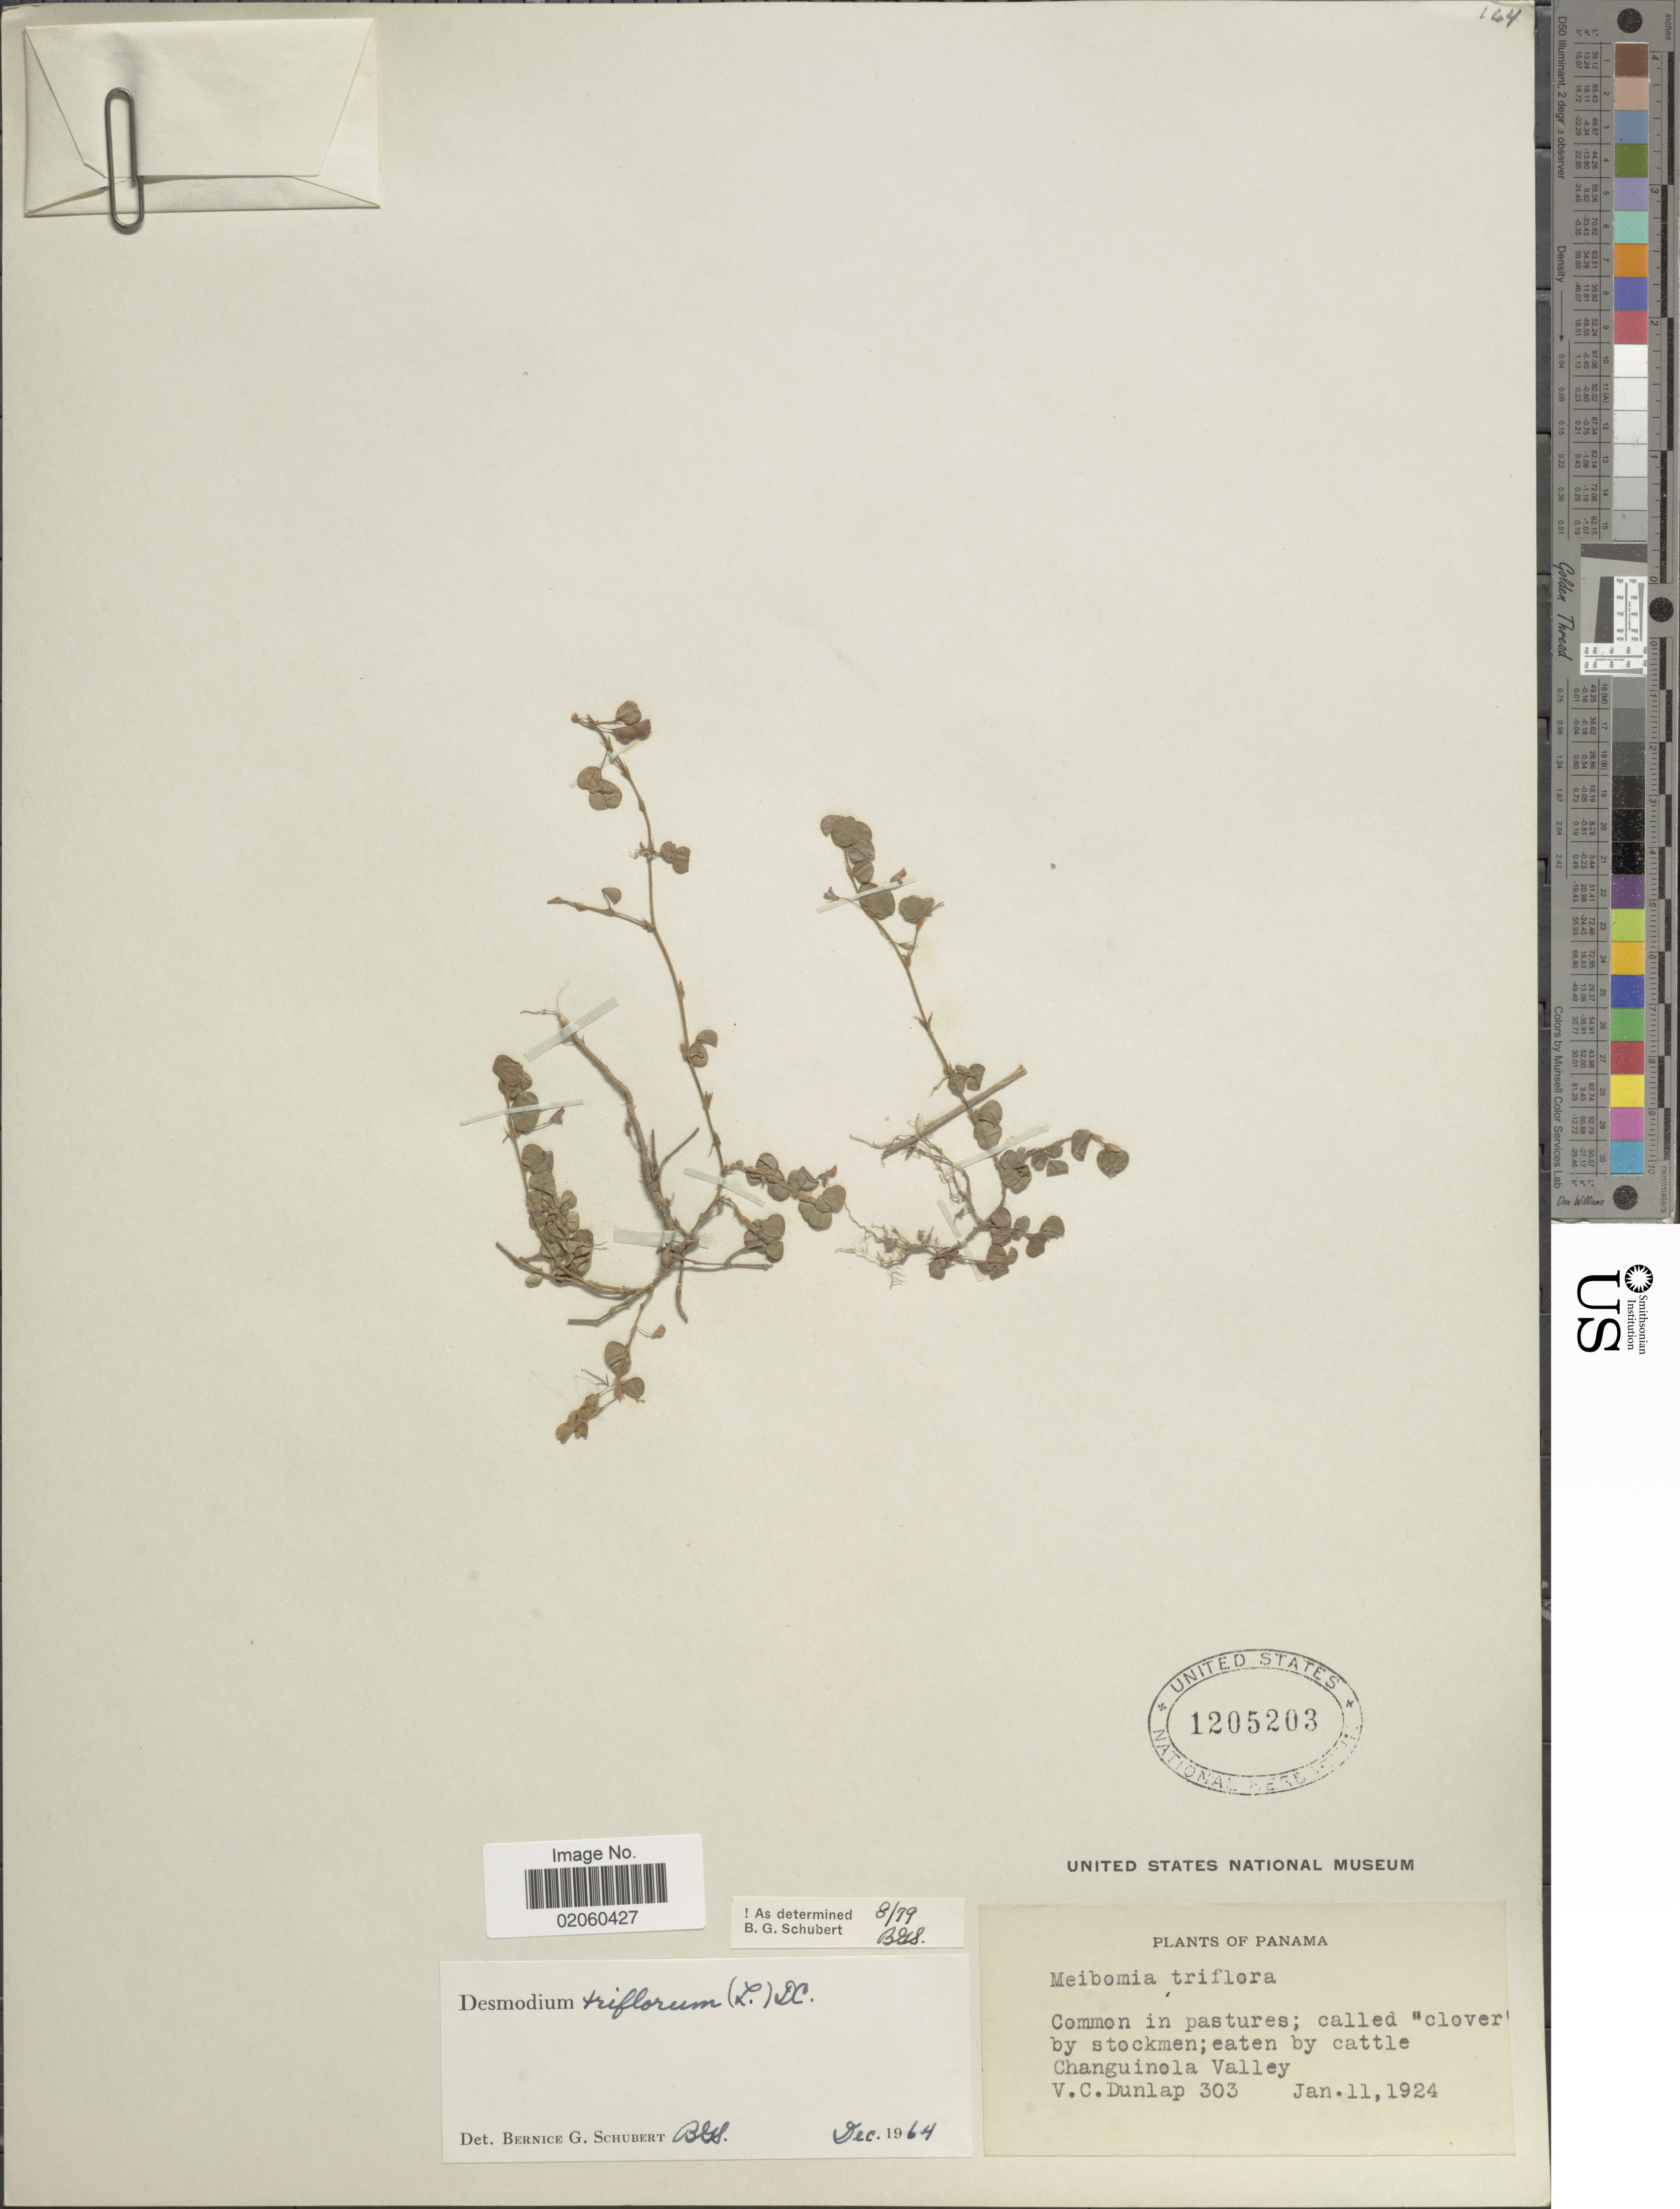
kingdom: Plantae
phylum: Tracheophyta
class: Magnoliopsida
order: Fabales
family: Fabaceae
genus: Grona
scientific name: Grona triflora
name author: (L.) H. Ohashi & K. Ohashi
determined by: Strong, Mark T., (BOT), Smithsonian Institution - National Museum of Natural History (UNITED STATES)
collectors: V. C. Dunlap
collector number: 303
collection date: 1924-01-11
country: Panama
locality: Changuinola Valley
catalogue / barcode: US 1205203